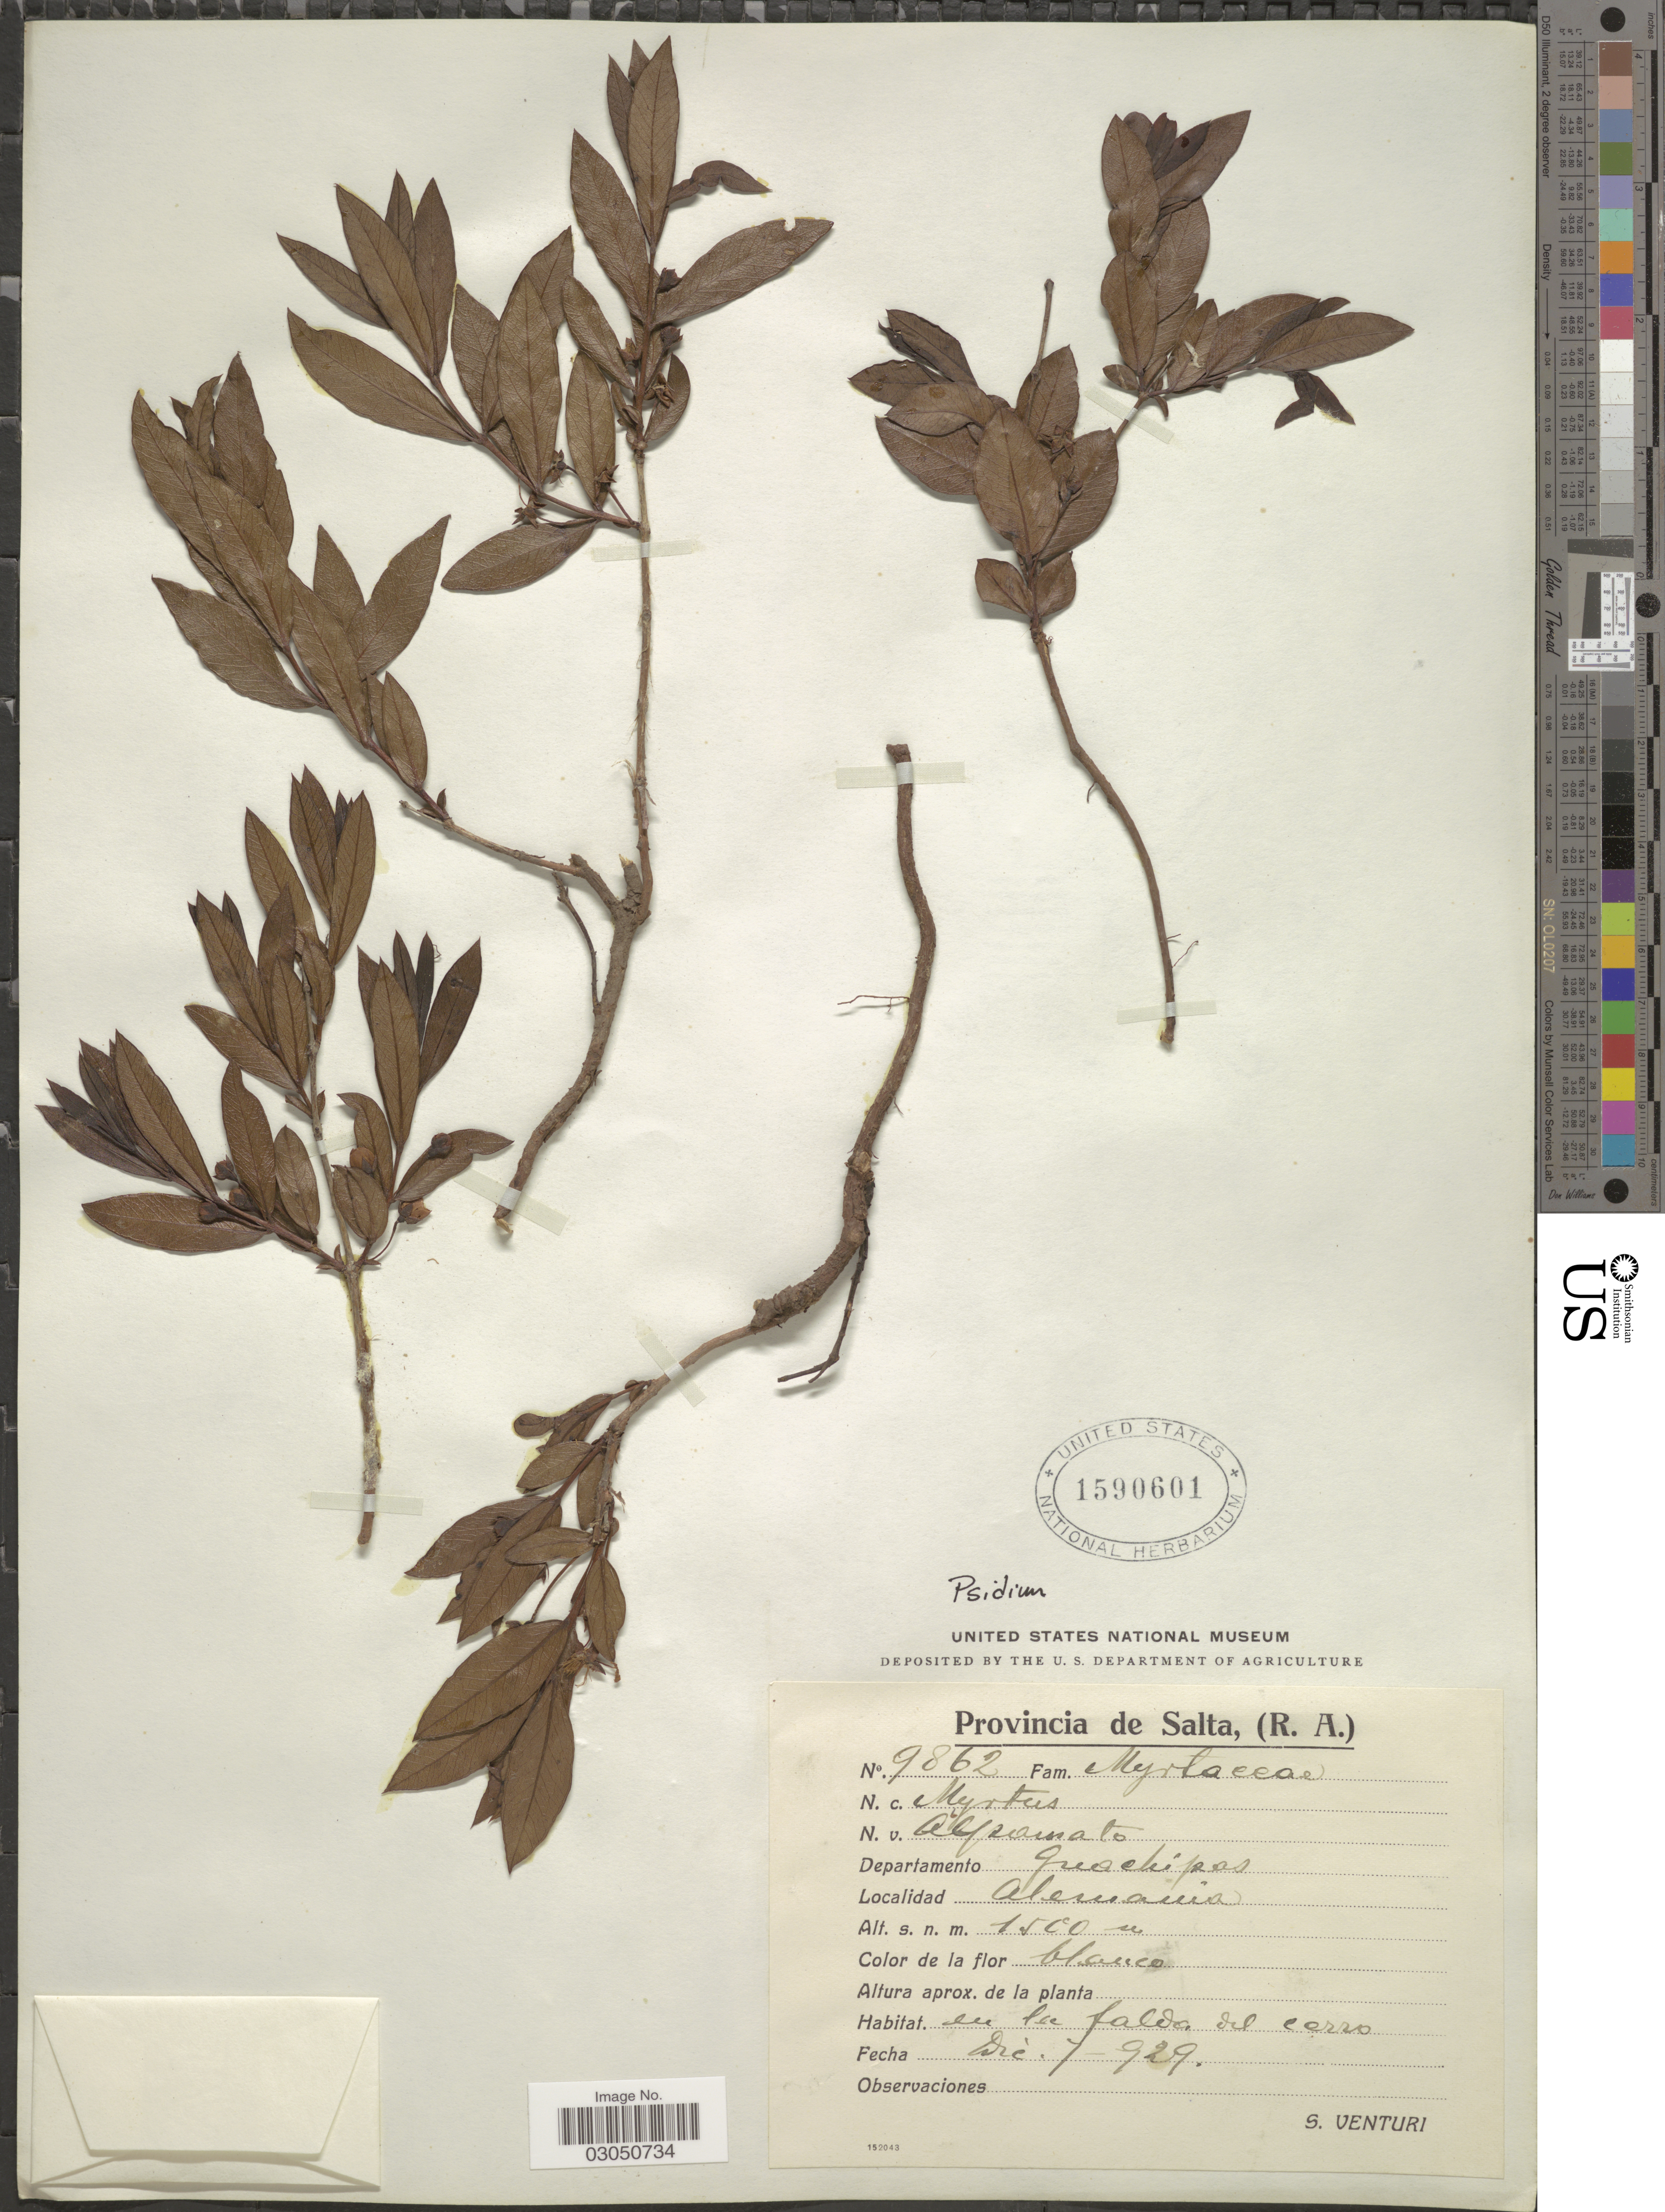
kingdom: Plantae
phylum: Tracheophyta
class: Magnoliopsida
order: Myrtales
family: Myrtaceae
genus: Psidium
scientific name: Psidium sp.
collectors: S. Venturi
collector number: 9862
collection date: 1929-12-07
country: Argentina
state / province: Salta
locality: Departamento Guachipas, Alemania.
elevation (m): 1500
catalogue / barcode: US 1590601